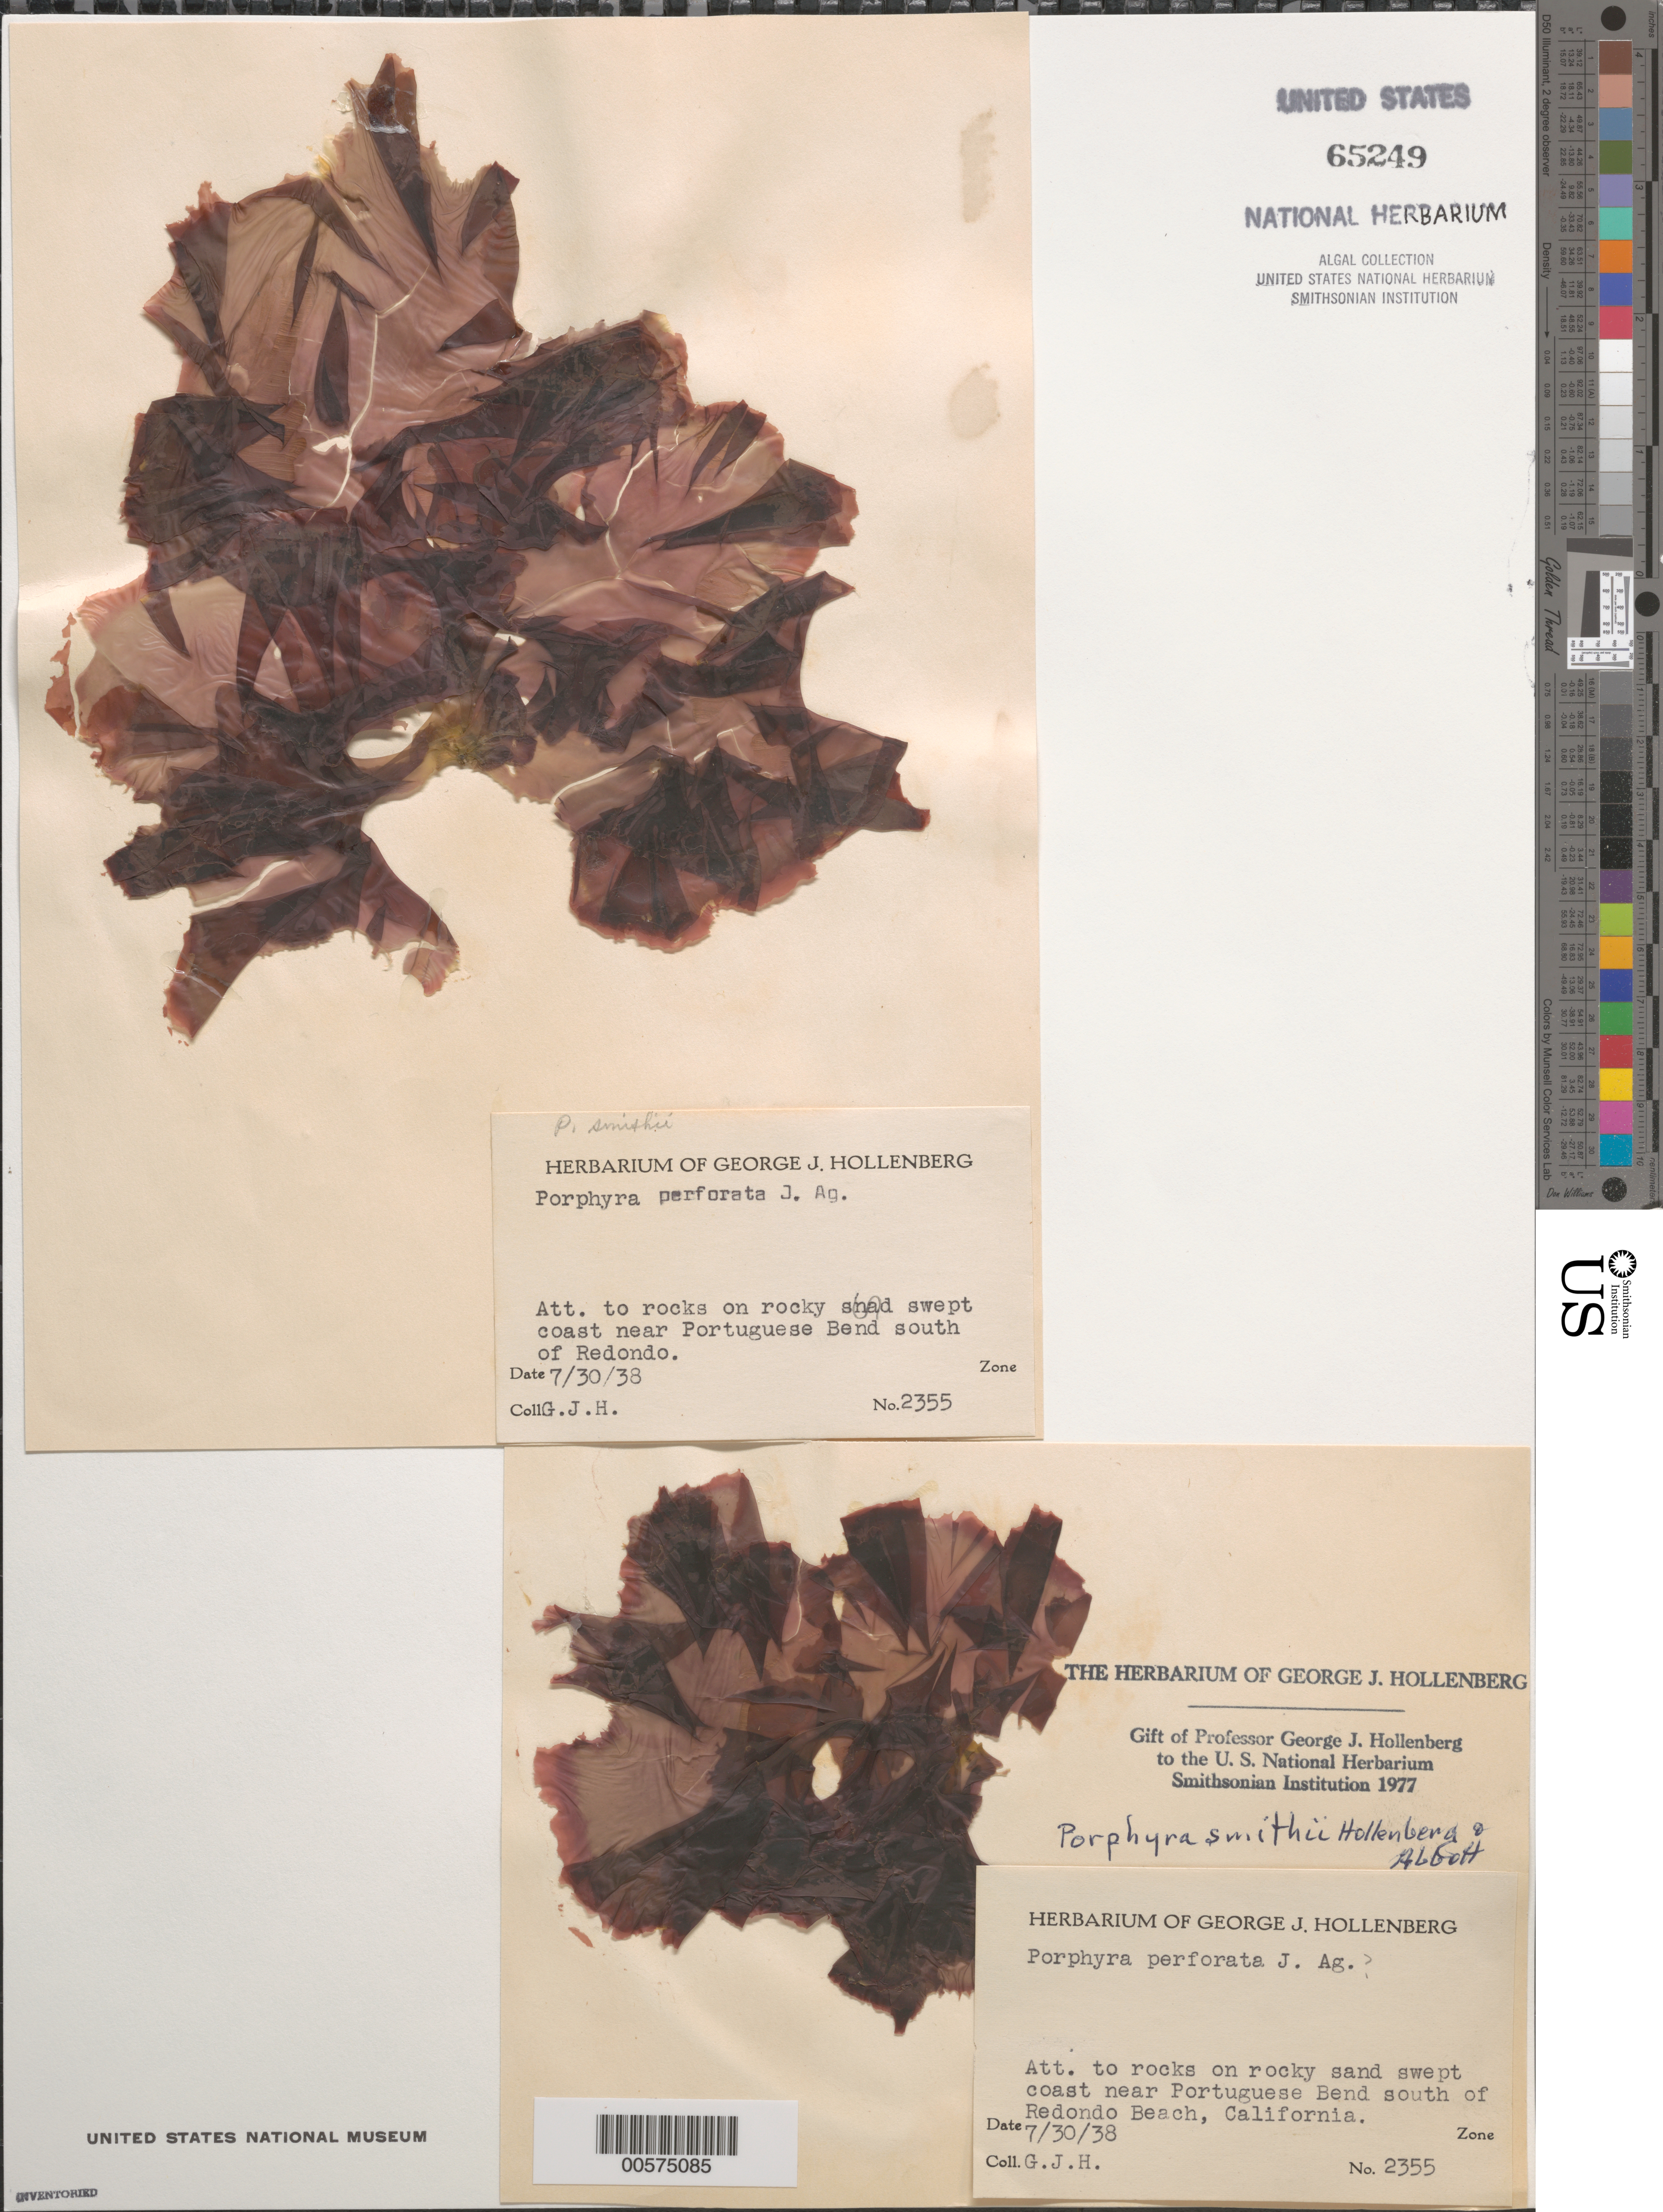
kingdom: Plantae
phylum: Rhodophyta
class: Bangiophyceae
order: Bangiales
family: Bangiaceae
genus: Pyropia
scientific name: Pyropia smithii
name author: (Hollenb. & I.A. Abbott) S.C. Lindstrom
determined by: Algae name updating Project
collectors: G. Hollenberg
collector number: GJH 2355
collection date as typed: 30 Jul 1938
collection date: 1938-07-30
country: United States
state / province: California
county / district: Los Angeles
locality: Near Portuguese Bend, south of Redondo Beach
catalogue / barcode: US 65249